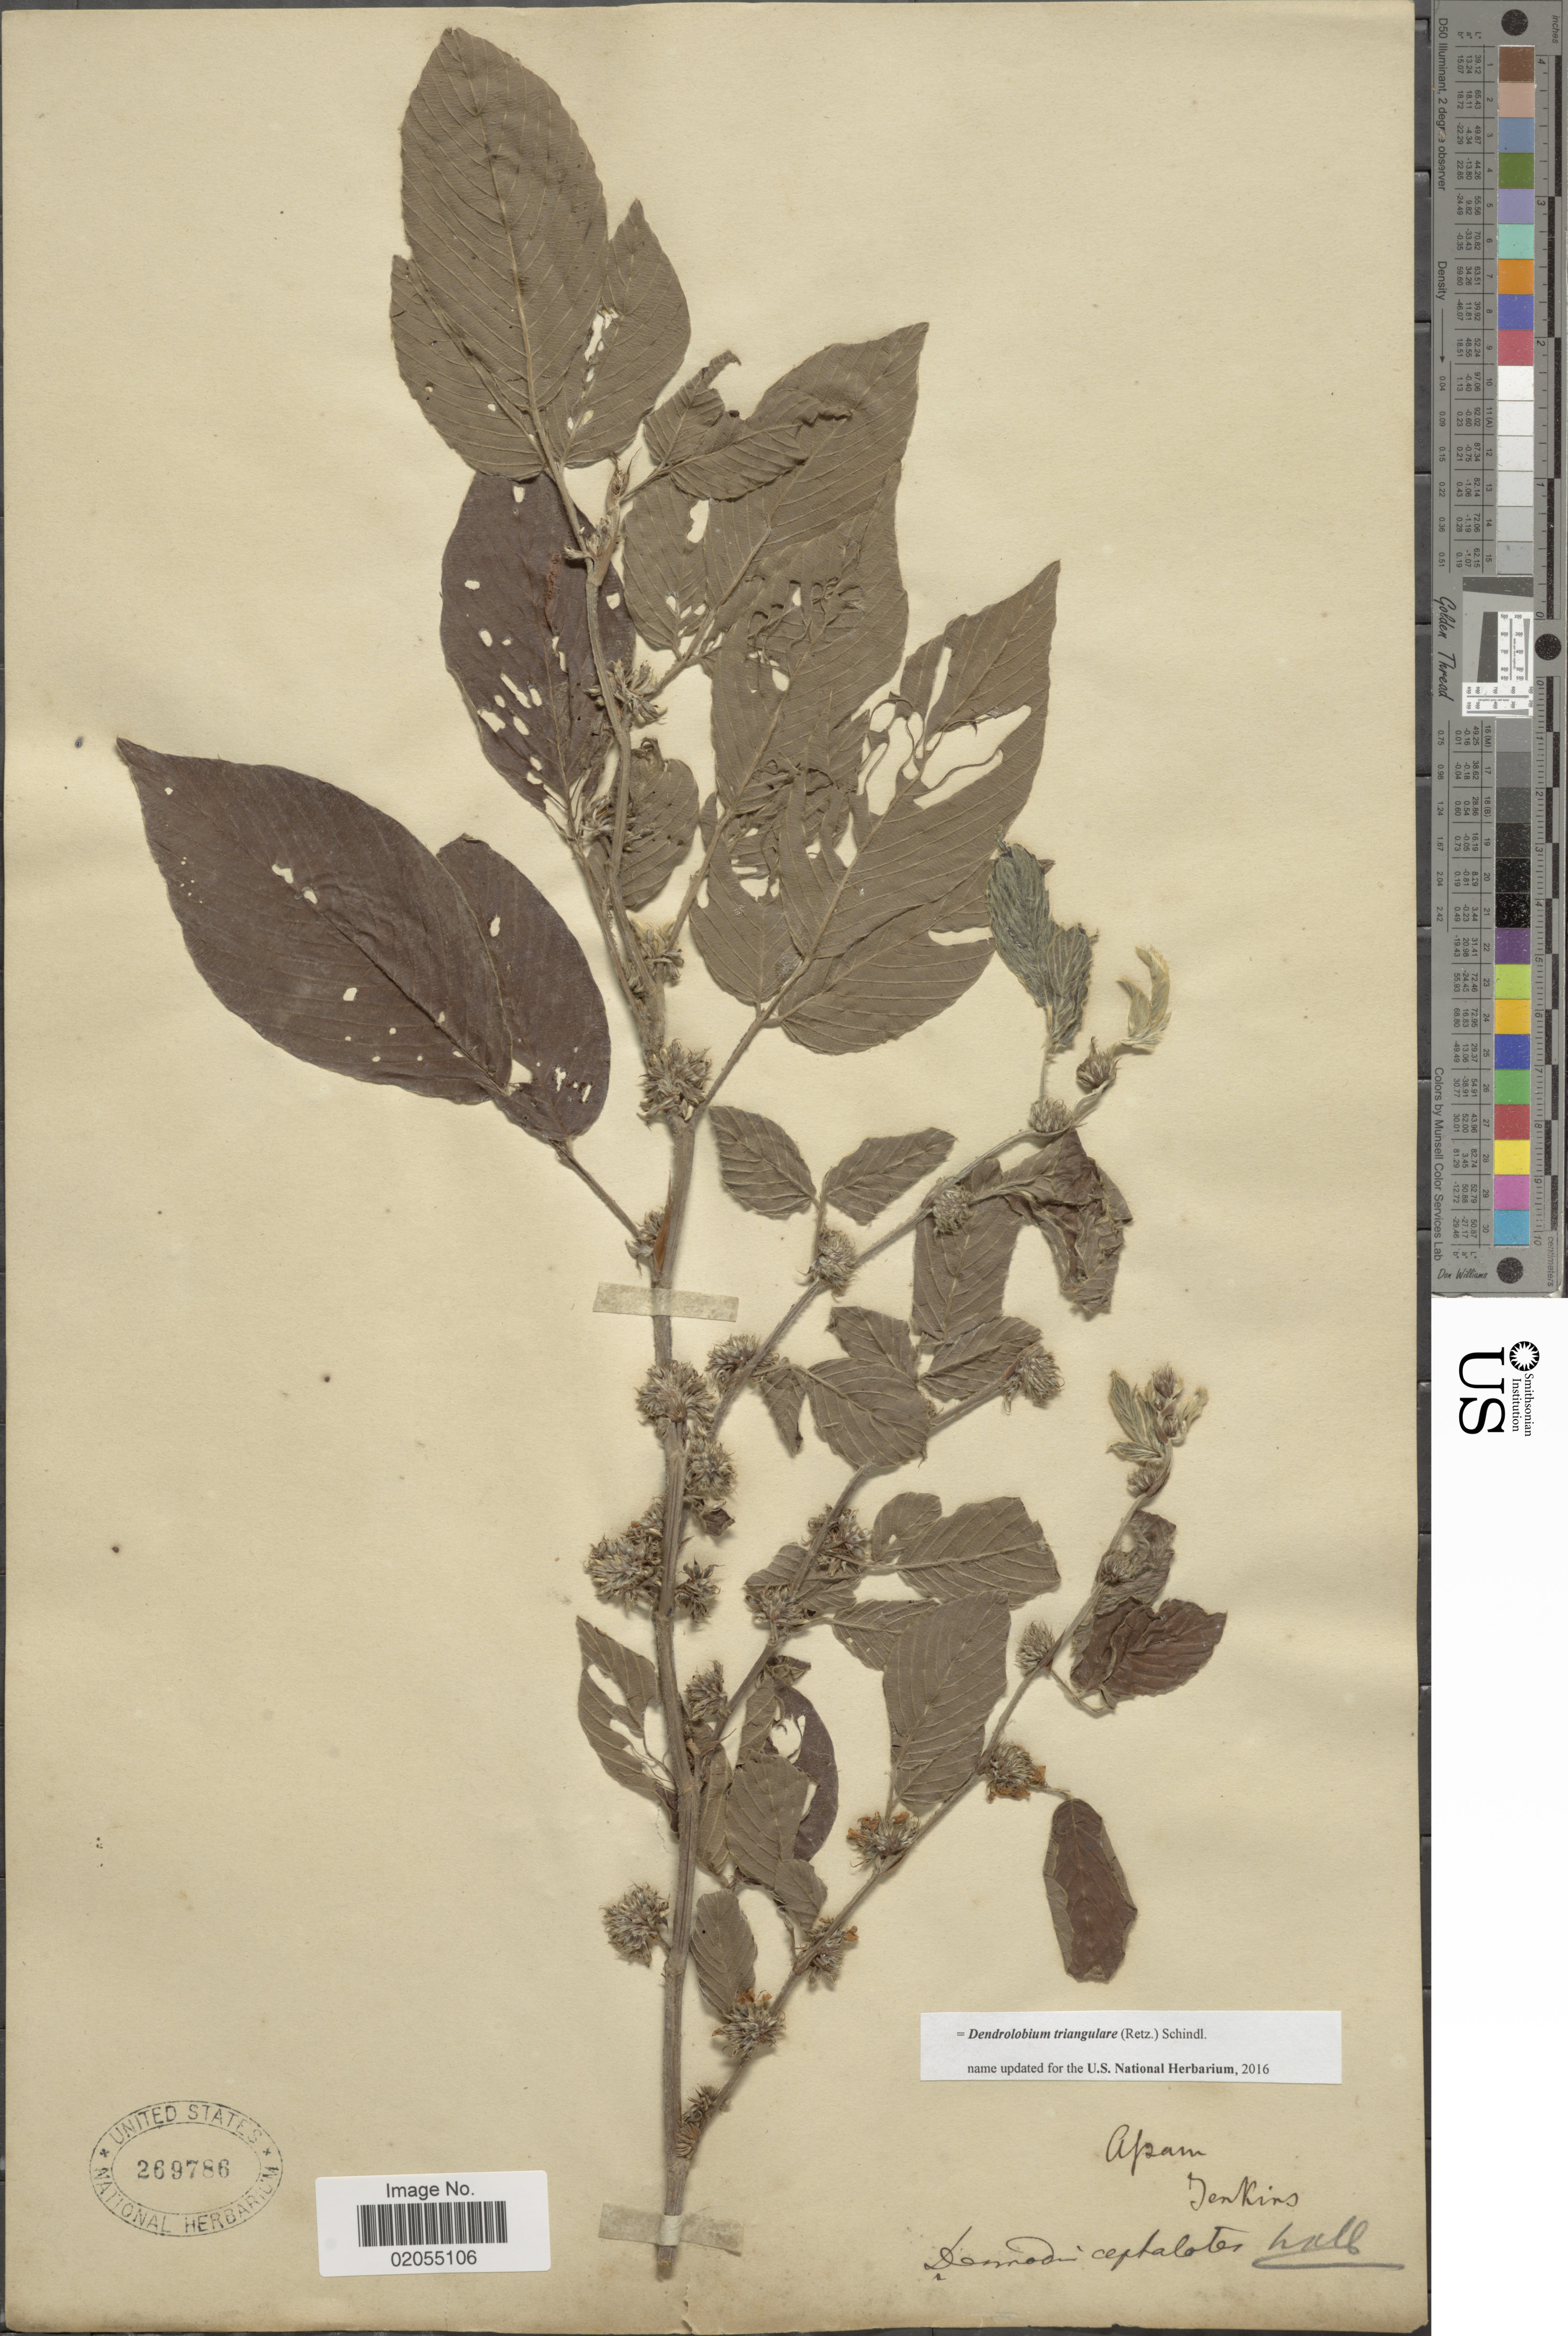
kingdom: Plantae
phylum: Tracheophyta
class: Magnoliopsida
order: Fabales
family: Fabaceae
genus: Dendrolobium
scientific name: Dendrolobium triangulare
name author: (Retz.) Schindl.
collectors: -- Hall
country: India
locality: Assam, Jenkins [unsure placement]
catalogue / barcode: US 269786